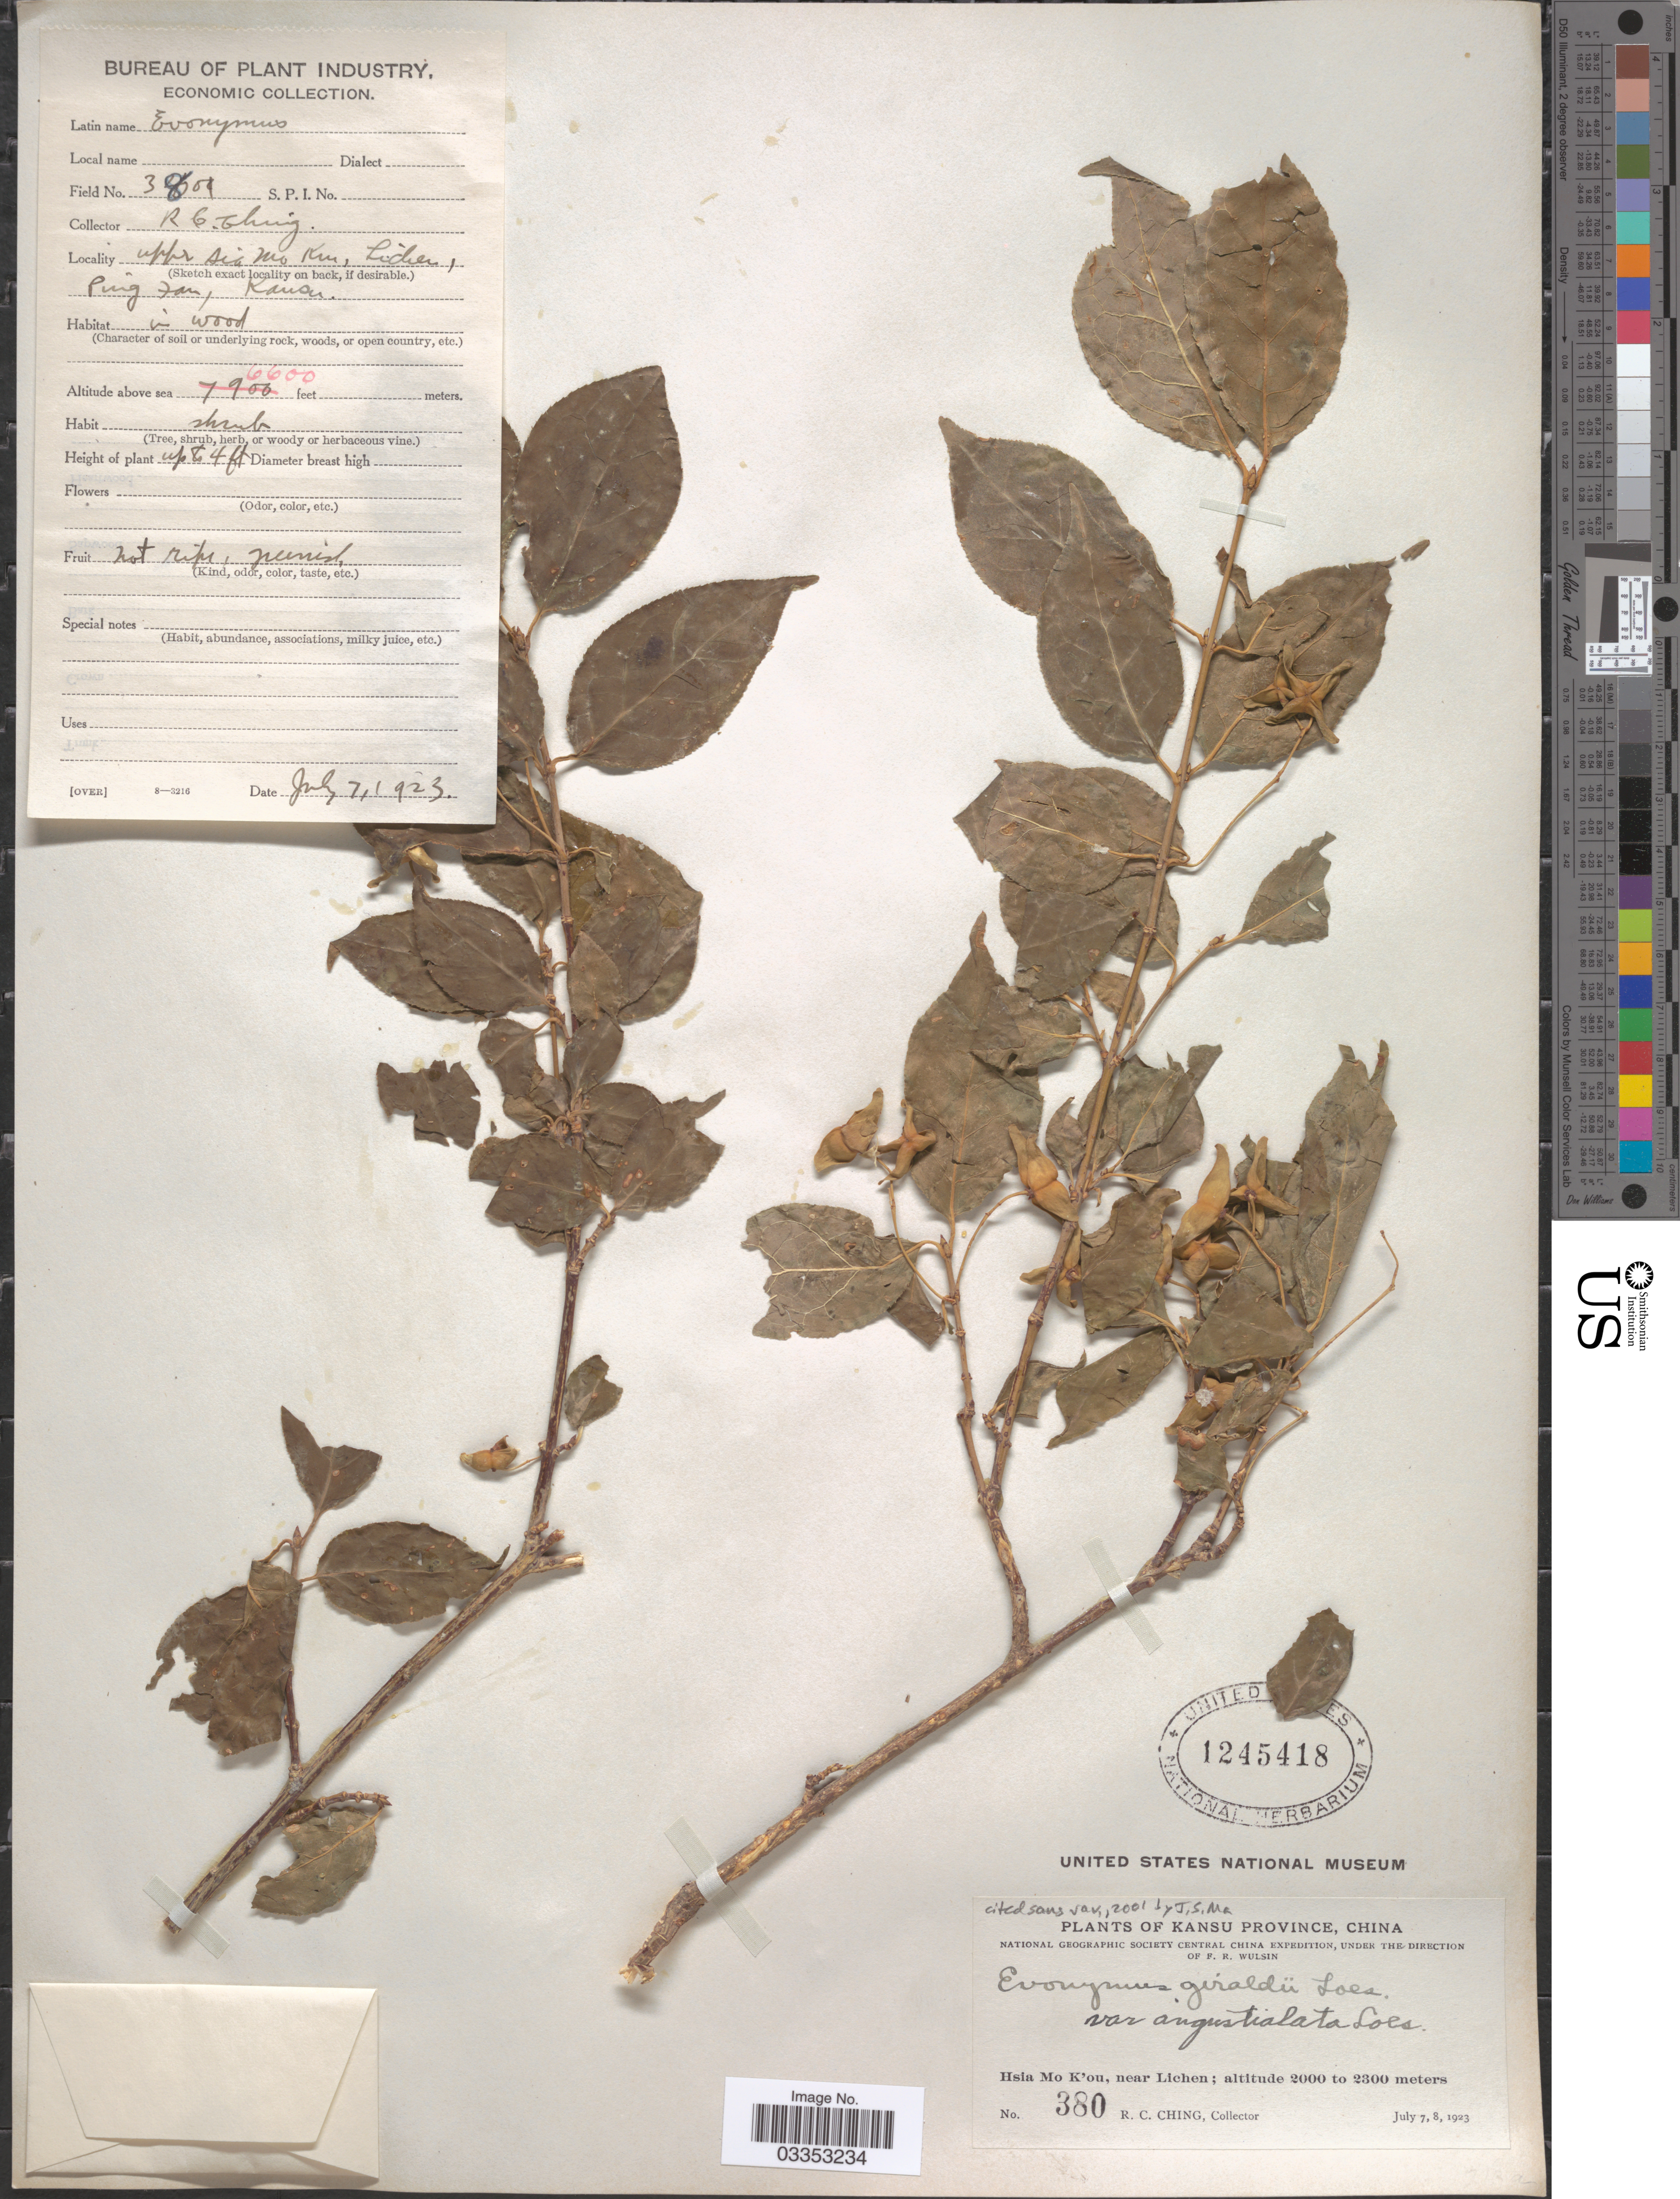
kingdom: Plantae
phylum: Tracheophyta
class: Magnoliopsida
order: Celastrales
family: Celastraceae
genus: Euonymus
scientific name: Euonymus giraldii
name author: Loes. ex Diels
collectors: R. C. Ching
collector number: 380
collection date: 1923-07-07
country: China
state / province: Gansu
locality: Kansu Province. Hsia Mo K'ou, near Lichen. Upper Sia Mo Ku, Lichen, Ping Fan.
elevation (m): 2012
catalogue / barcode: US 1245418